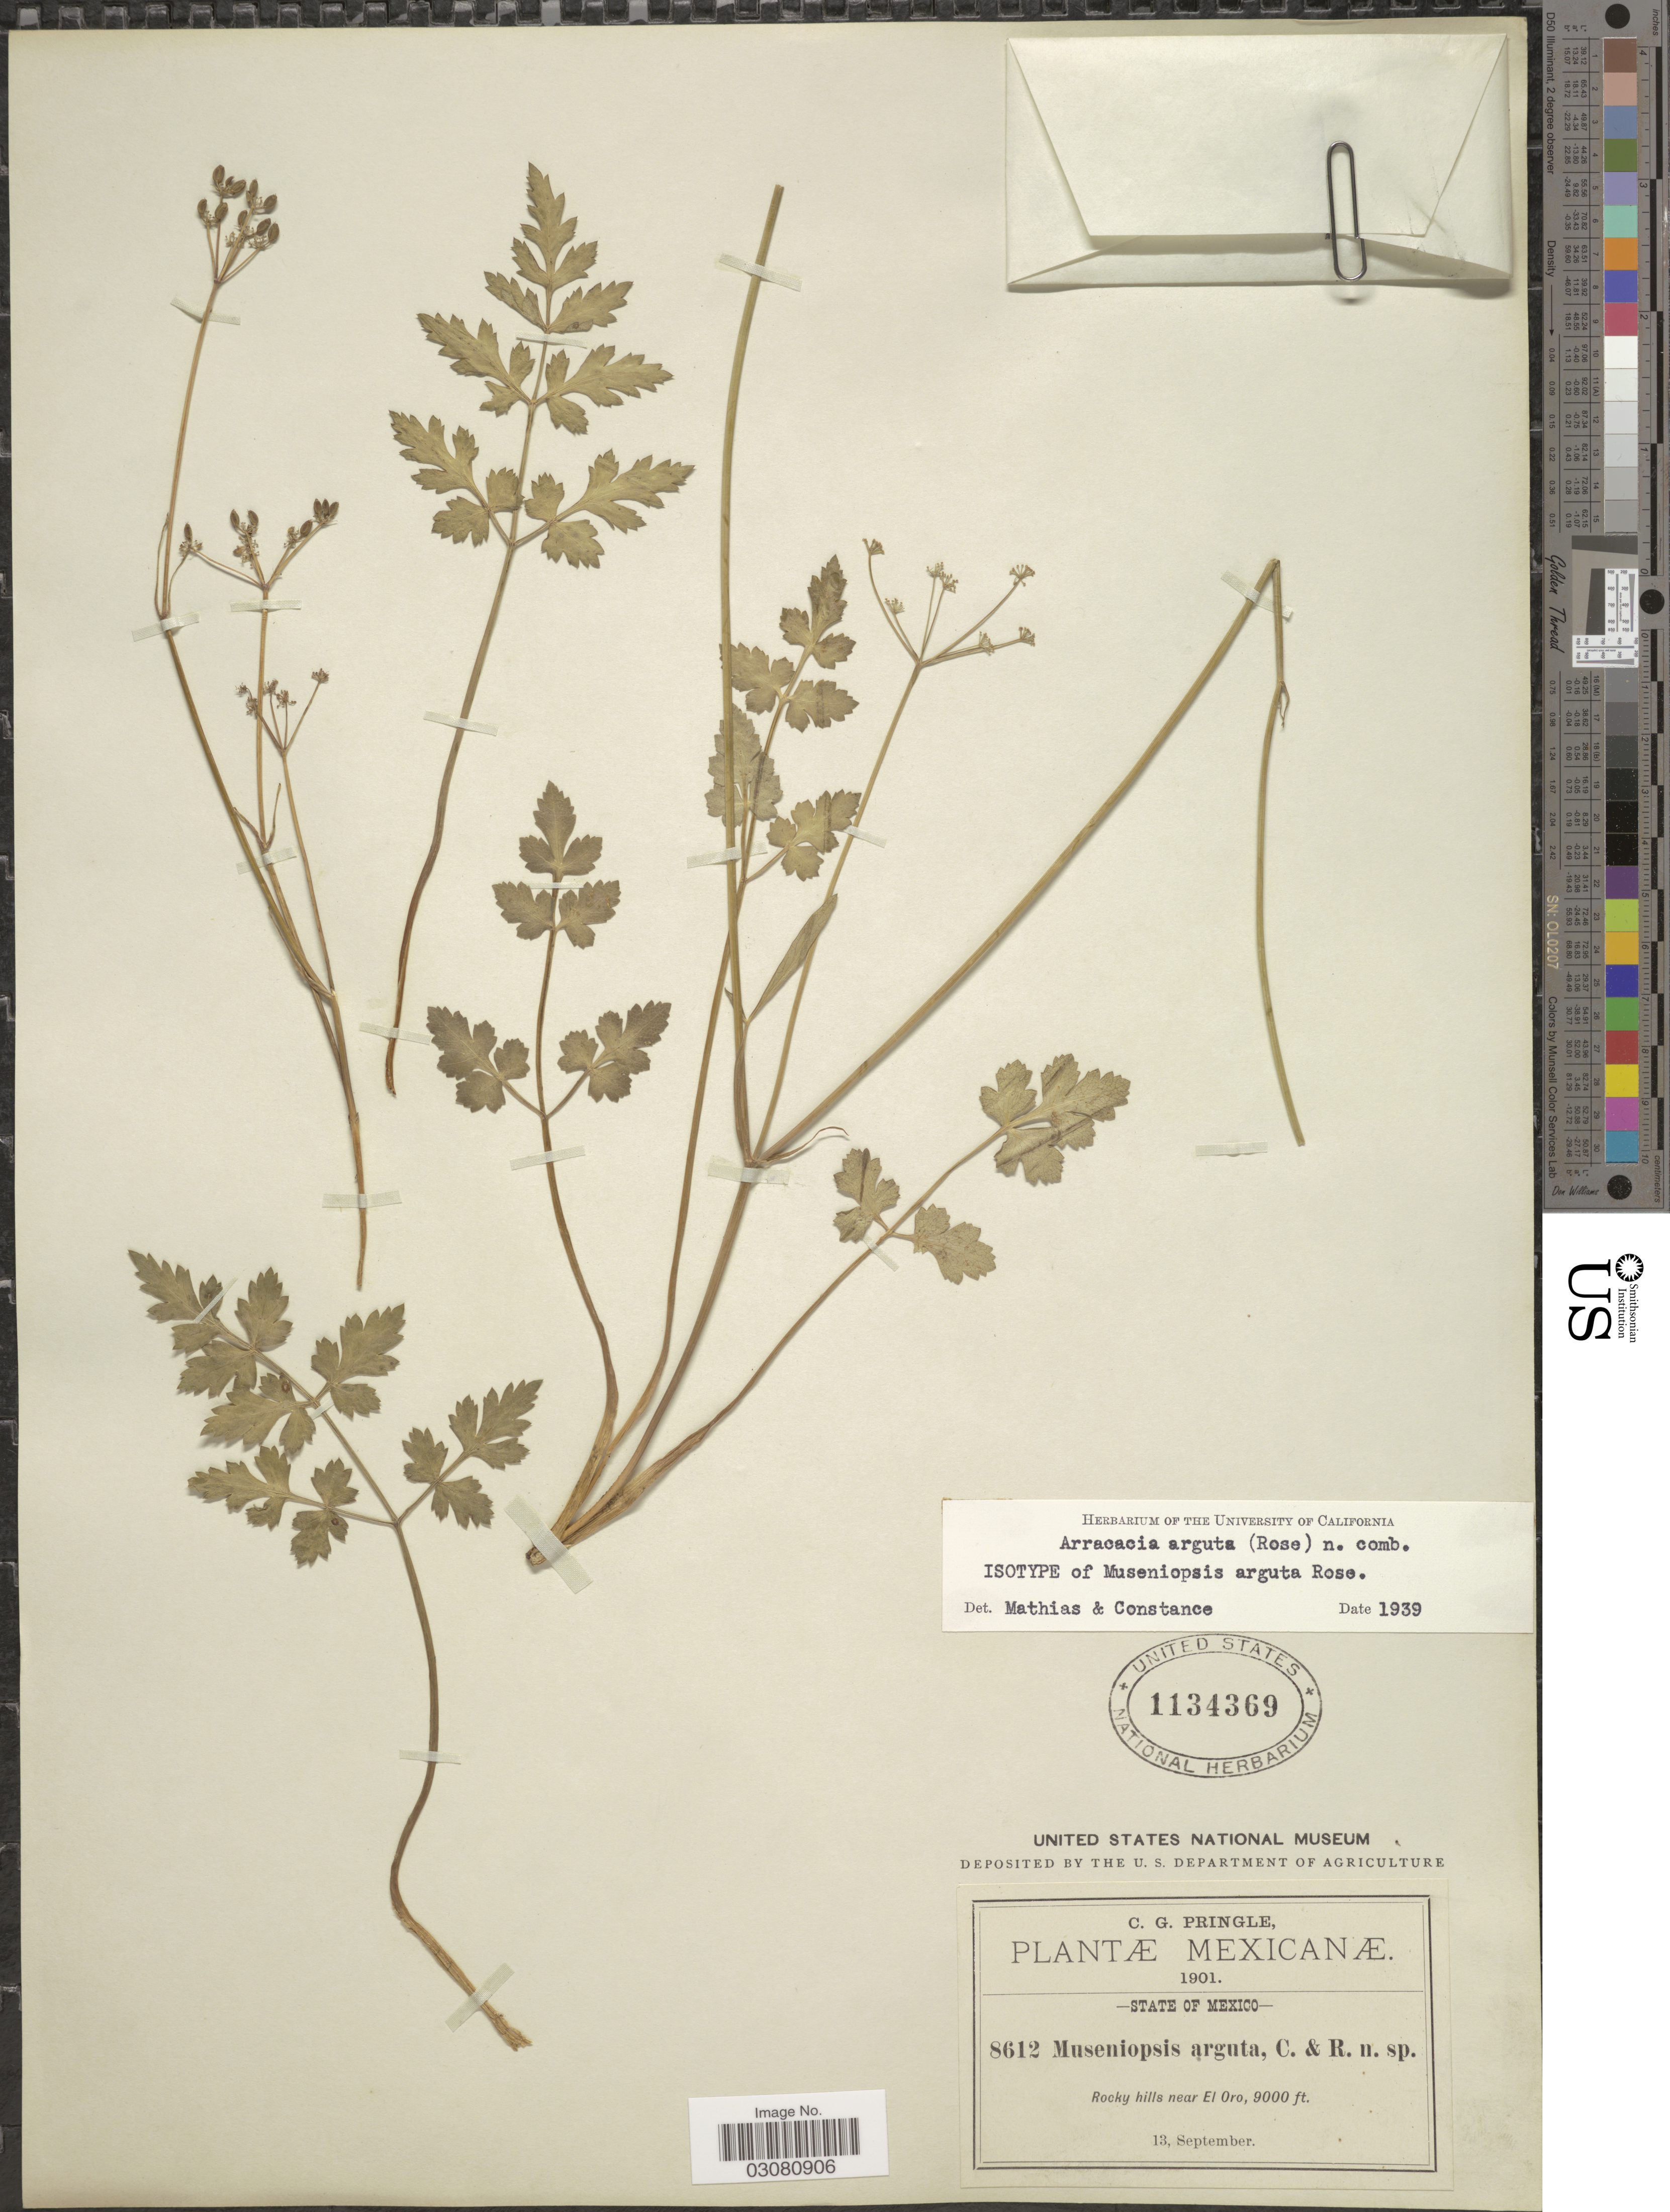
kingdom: Plantae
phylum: Tracheophyta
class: Magnoliopsida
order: Apiales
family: Apiaceae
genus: Arracacia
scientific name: Arracacia arguta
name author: (Rose) Mathias & Constance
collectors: C. G. Pringle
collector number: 8612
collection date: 1901-09-13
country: Mexico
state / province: México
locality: Rocky hills near El Oro.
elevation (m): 2743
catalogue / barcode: US 1134369